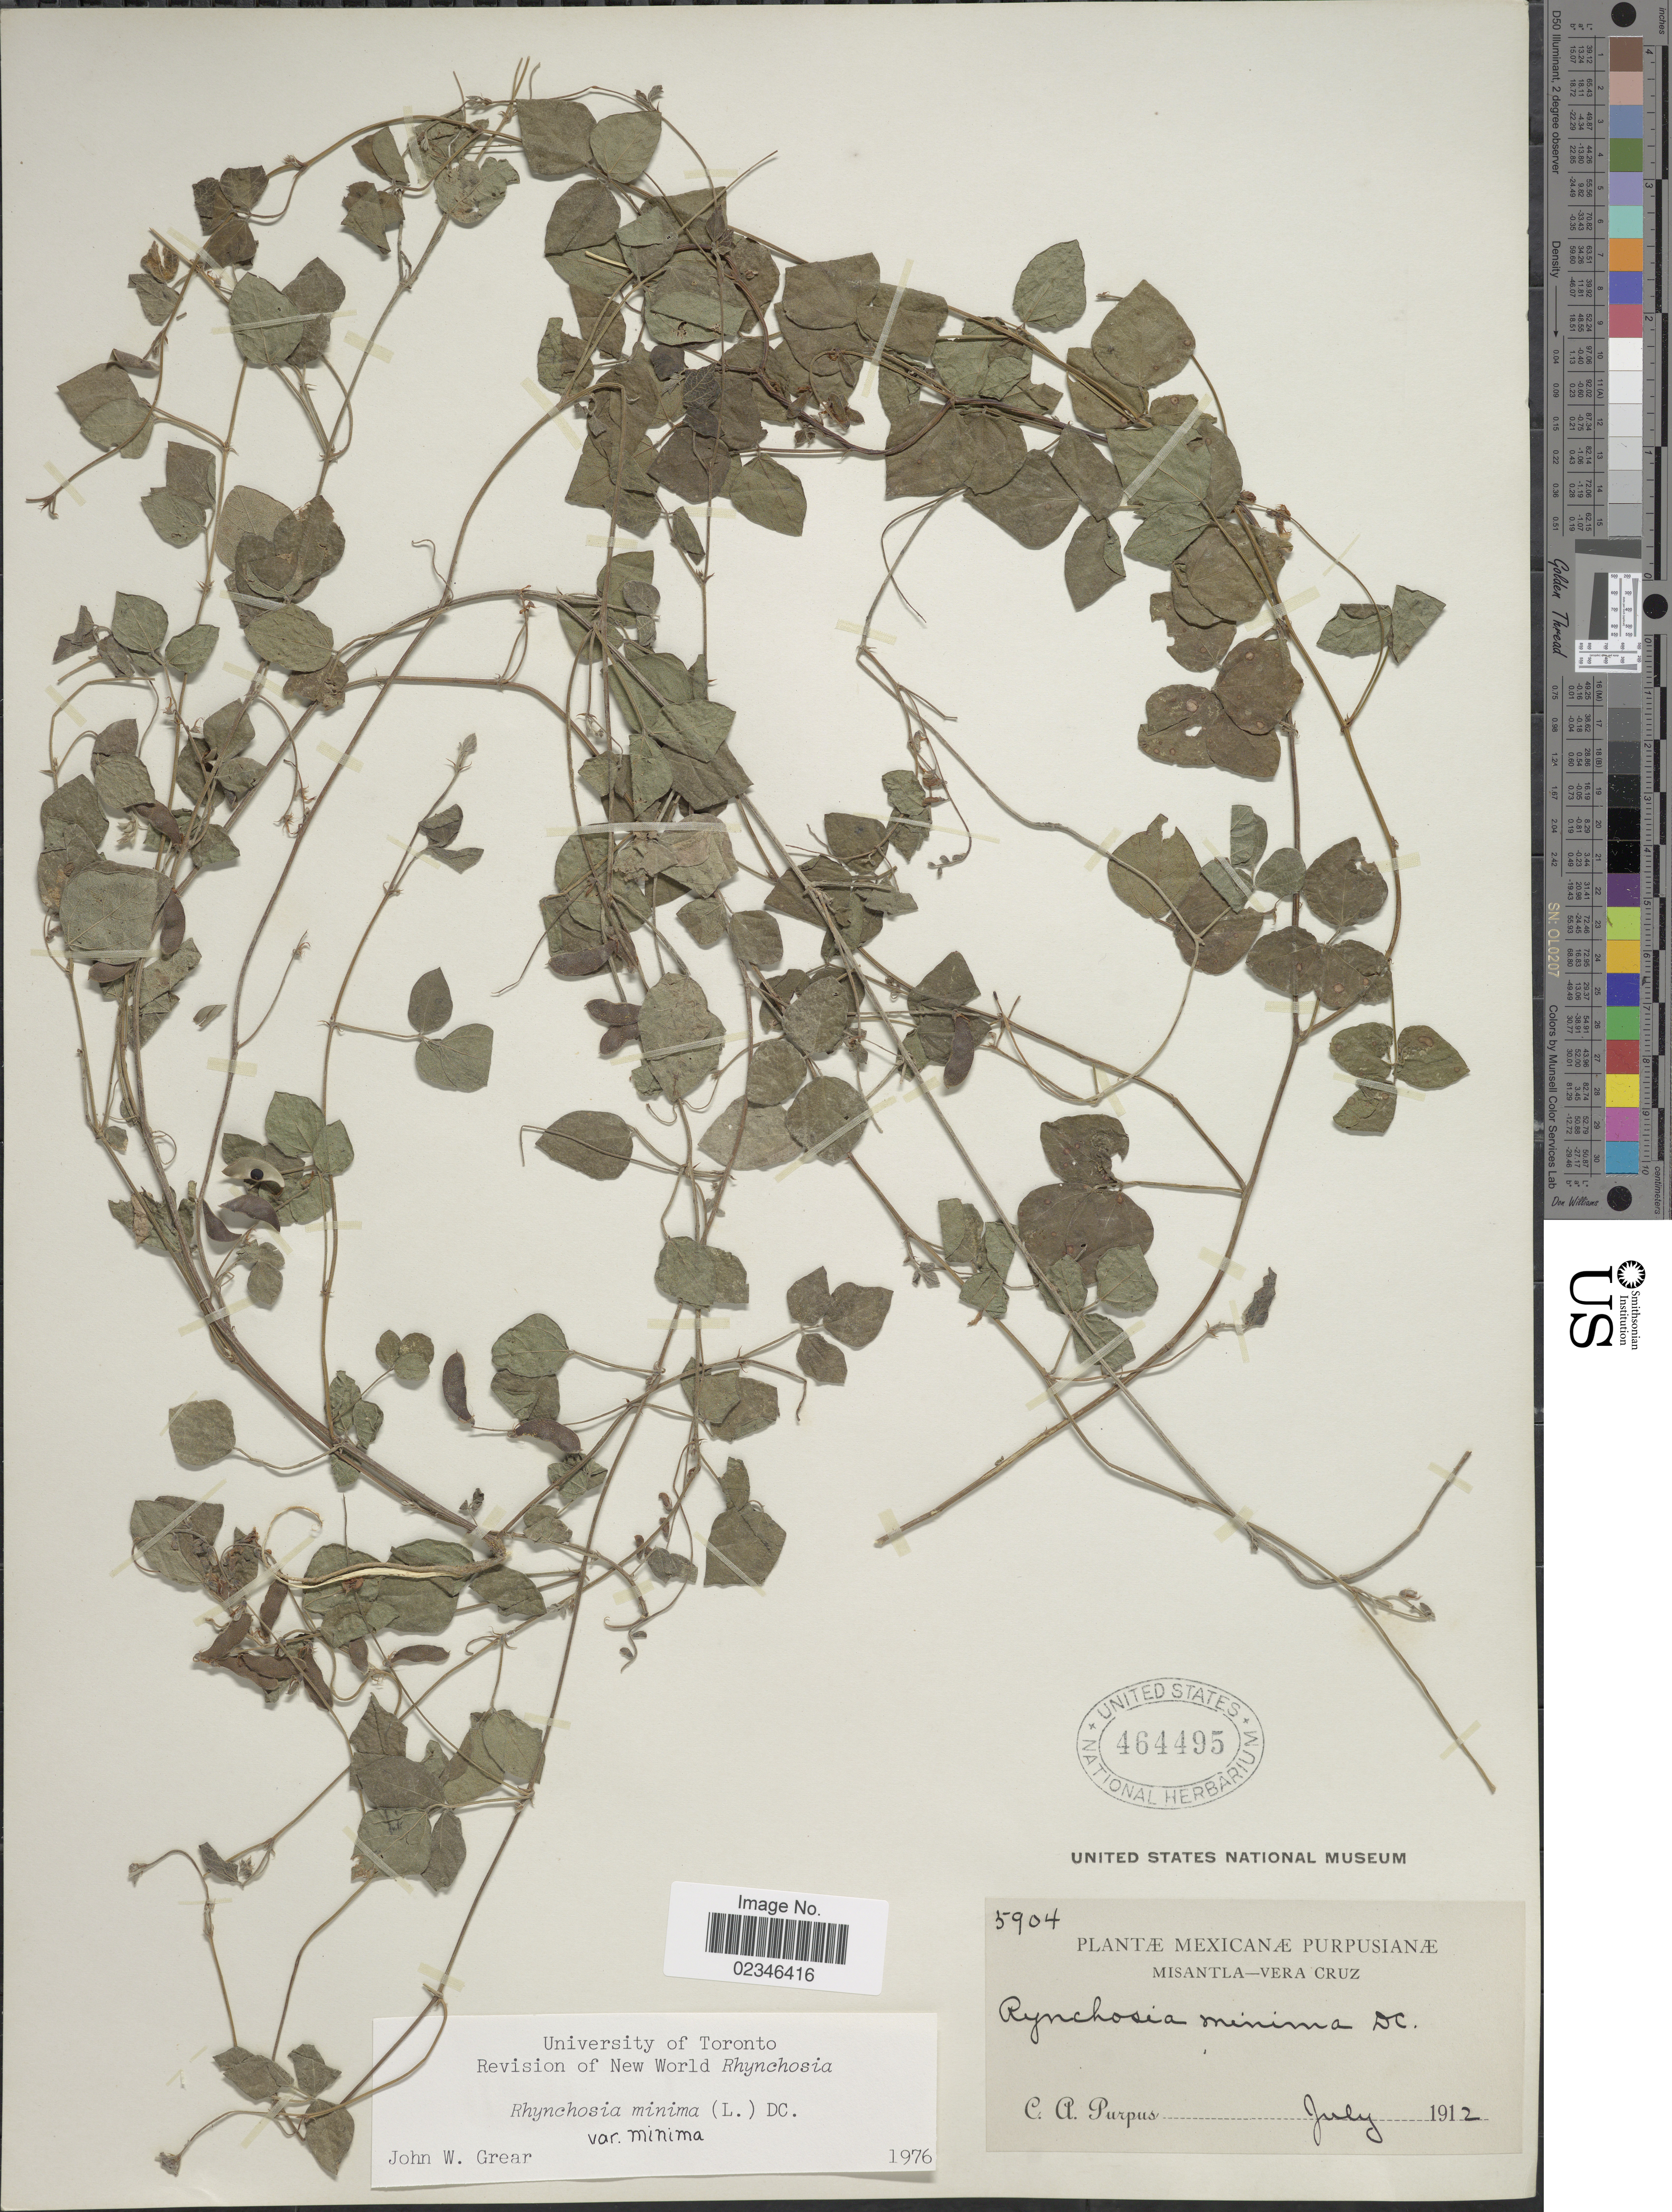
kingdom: Plantae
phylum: Tracheophyta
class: Magnoliopsida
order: Fabales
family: Fabaceae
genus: Rhynchosia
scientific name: Rhynchosia minima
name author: (L.) DC.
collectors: C. A. Purpus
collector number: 5904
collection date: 1912-07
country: Mexico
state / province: Veracruz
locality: Misantla - Vera Cruz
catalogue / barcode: US 464495